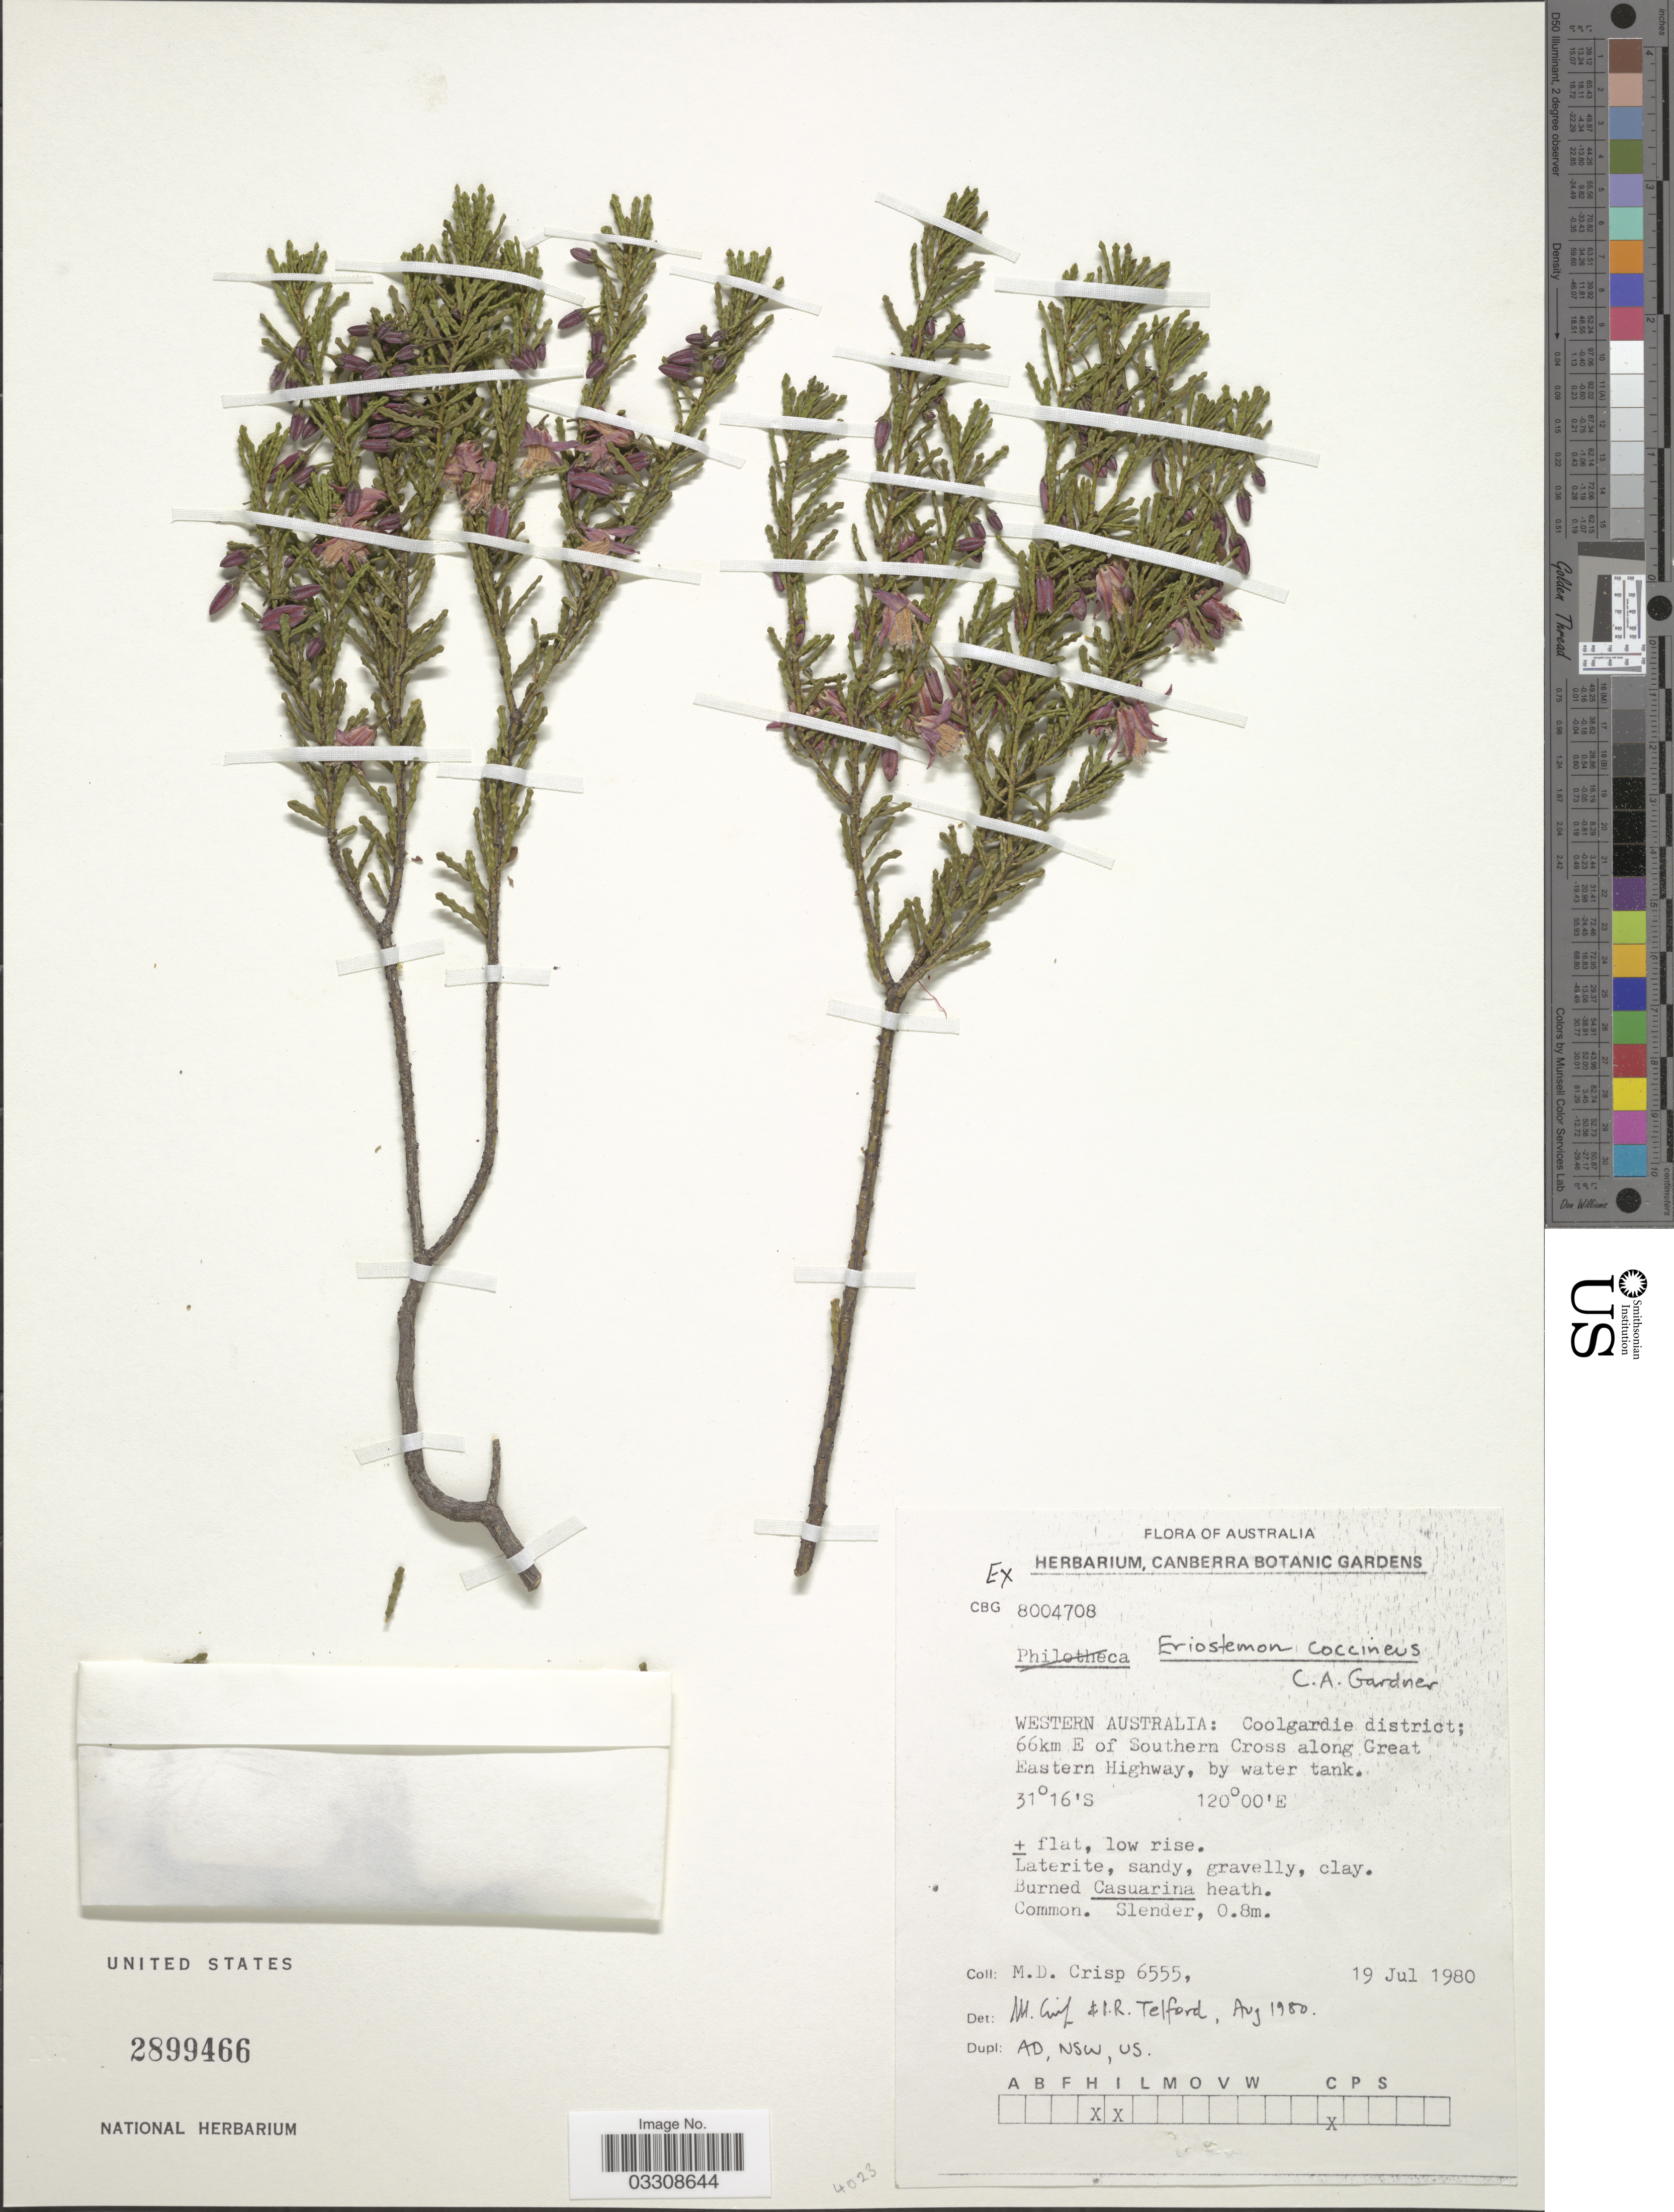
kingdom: Plantae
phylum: Tracheophyta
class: Magnoliopsida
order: Sapindales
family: Rutaceae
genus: Eriostemon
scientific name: Eriostemon coccineus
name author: C.A. Gardner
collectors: M. Crisp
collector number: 6555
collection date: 1980-07-19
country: Australia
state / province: Western Australia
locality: Coolgardie district; 66km E of Southern Cross along Great Eastern Highway.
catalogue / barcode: US 2899466